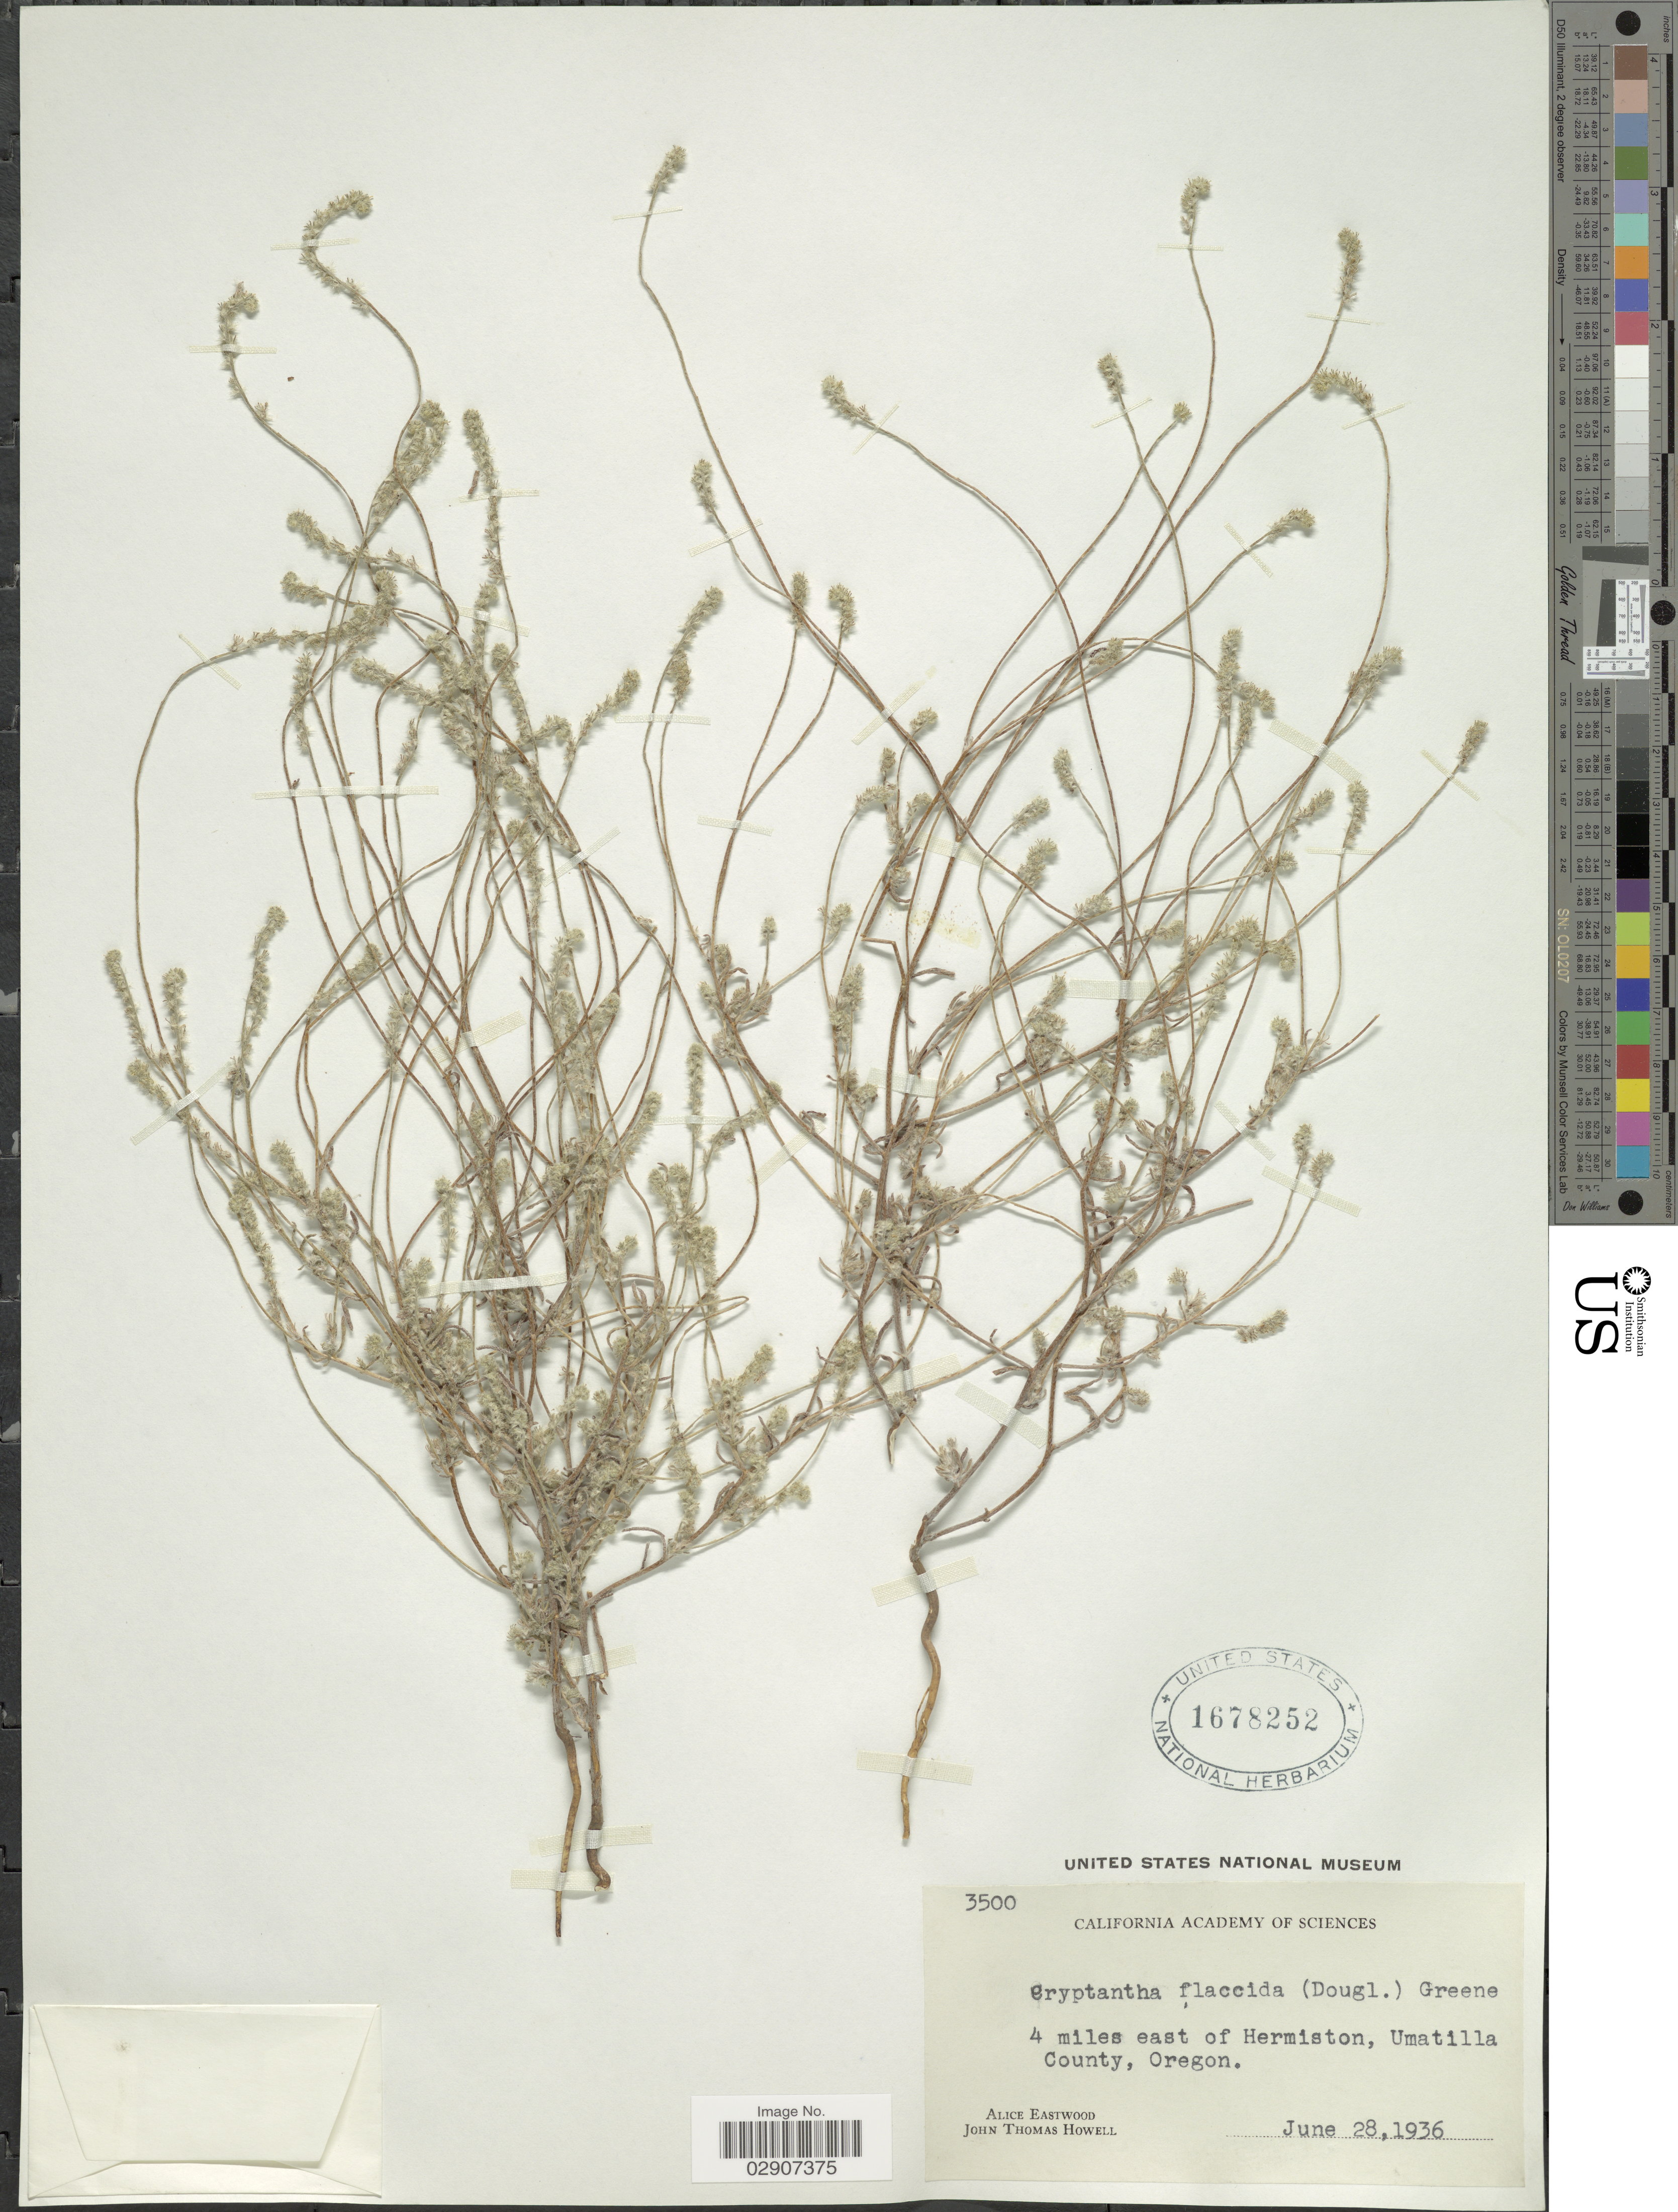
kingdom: Plantae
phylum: Tracheophyta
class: Magnoliopsida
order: Boraginales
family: Boraginaceae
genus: Cryptantha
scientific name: Cryptantha flaccida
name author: (Douglas ex Lehm.) Greene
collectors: A. Eastwood & J. T. Howell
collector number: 3500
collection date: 1936-06-28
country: United States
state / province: Oregon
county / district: Umatilla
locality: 4 miles east of Hermiston, Umatilla County.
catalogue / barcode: US 1678252